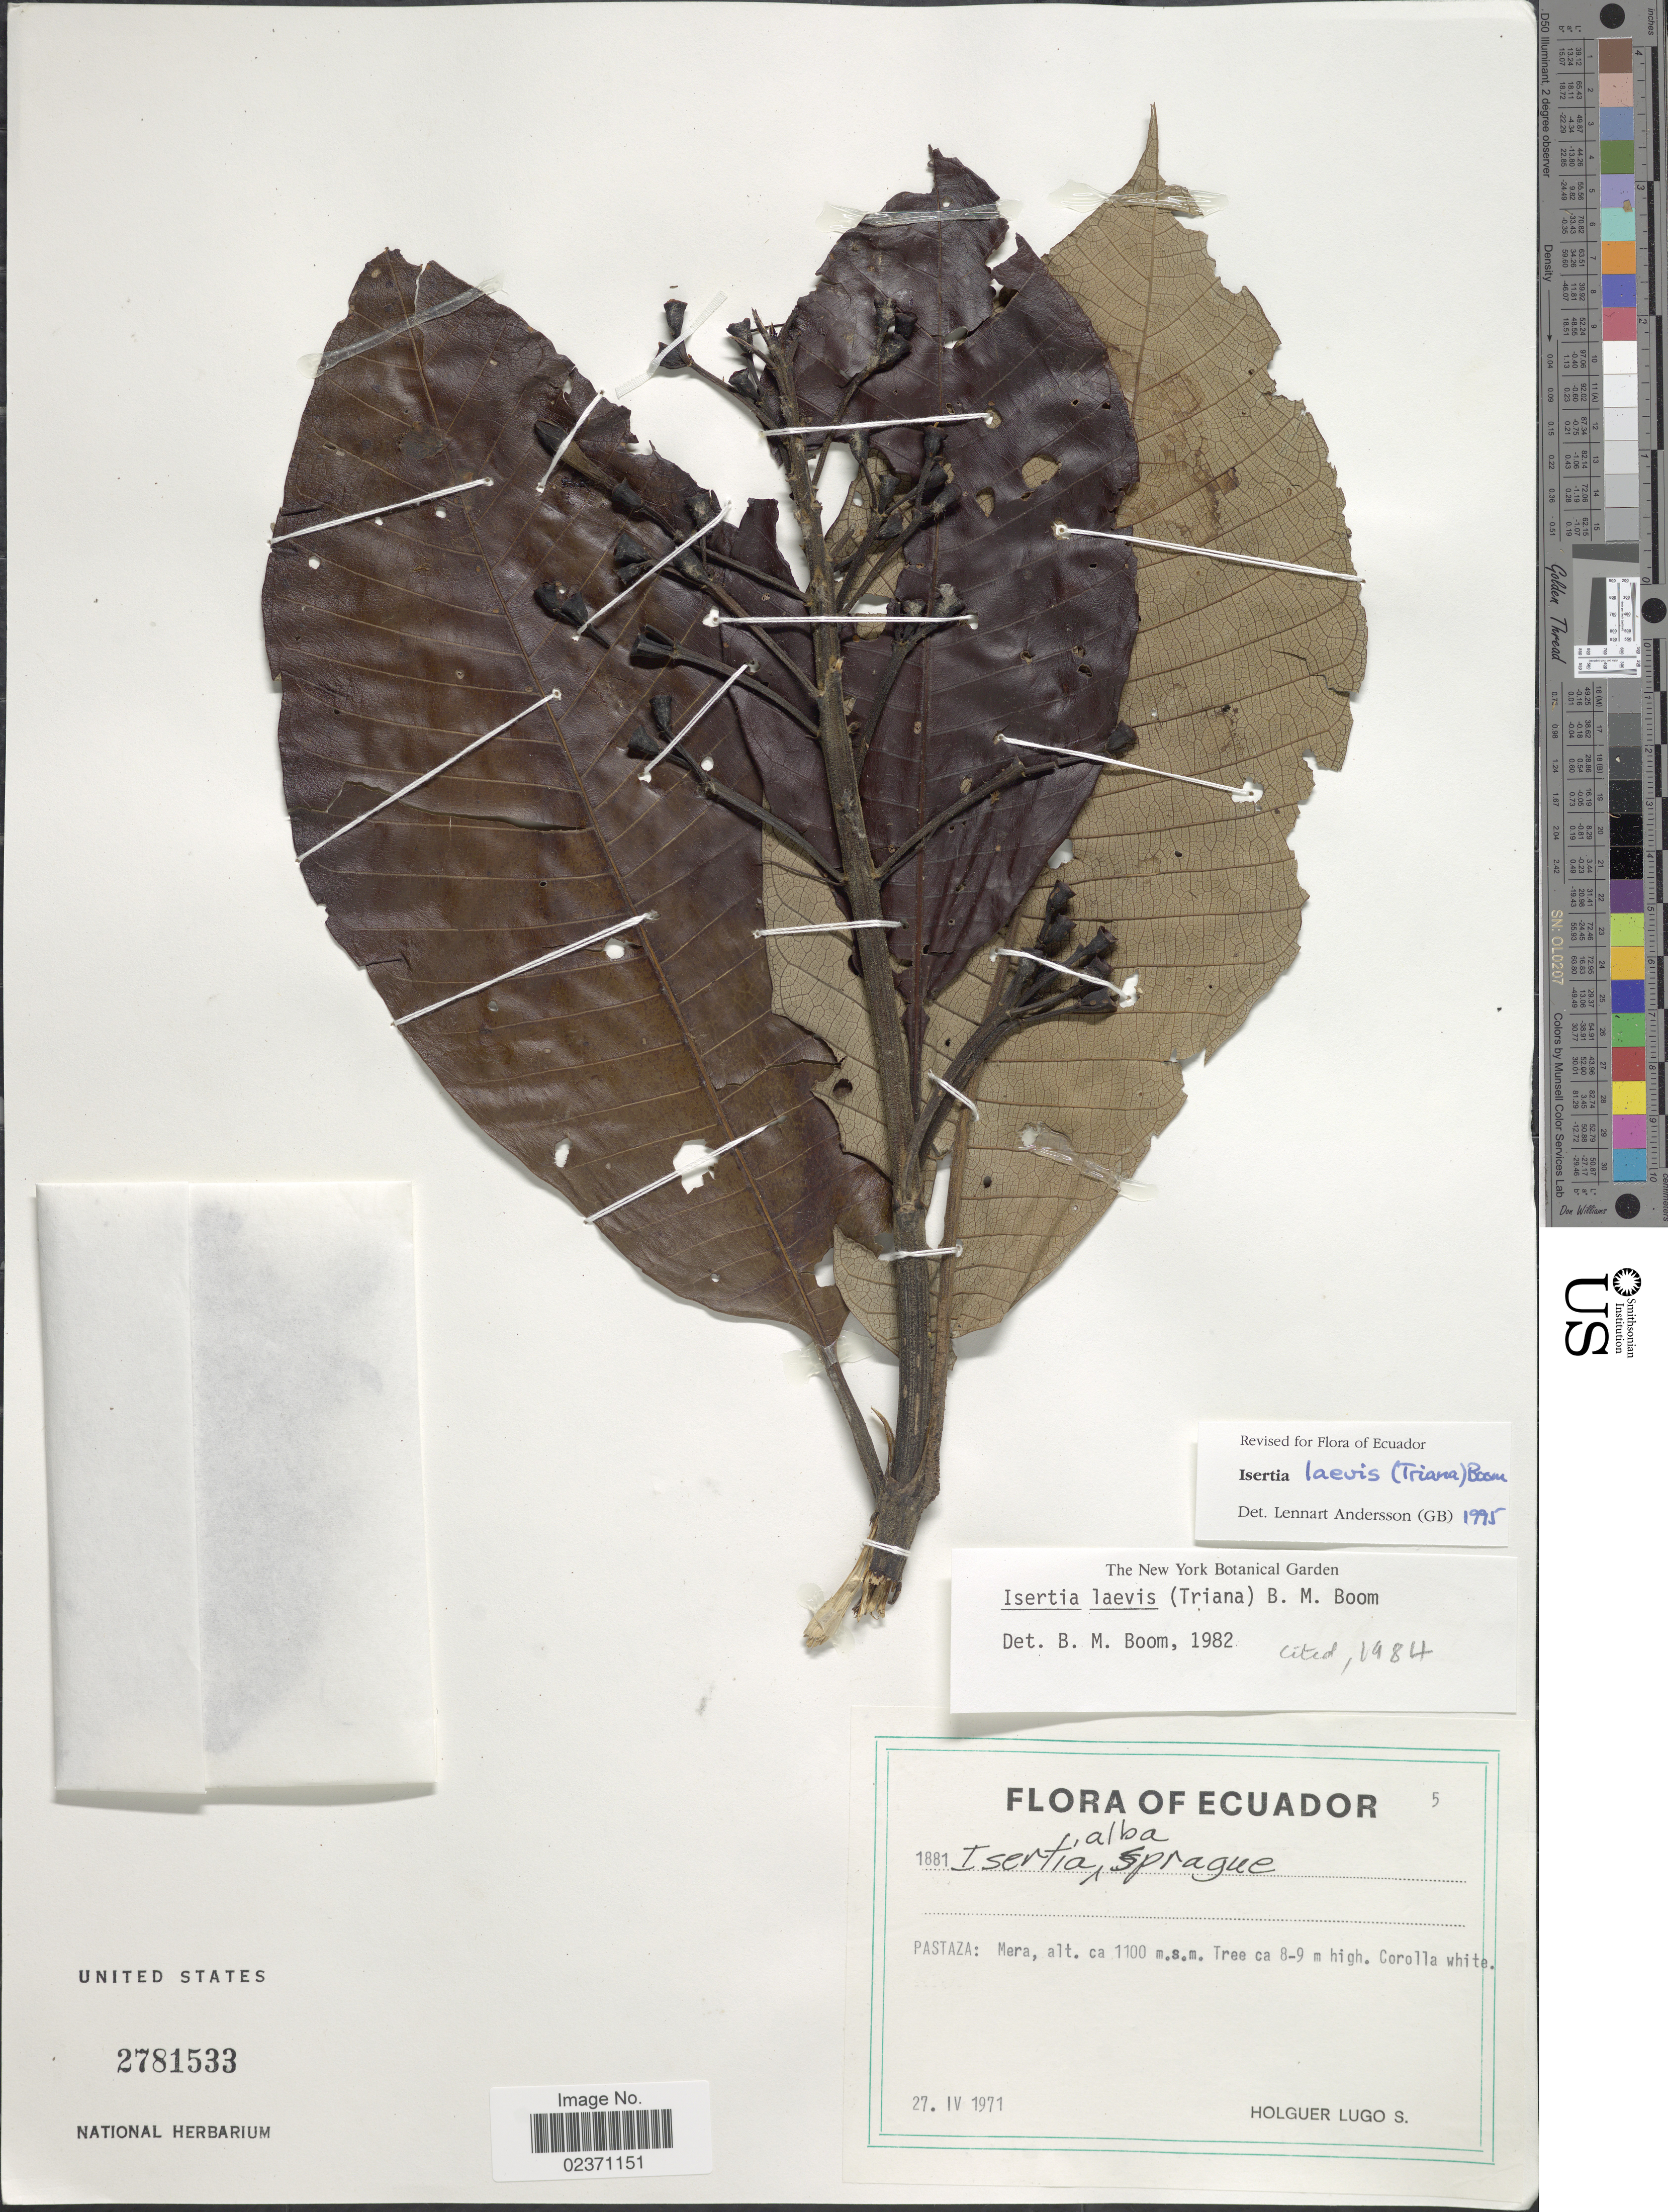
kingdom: Plantae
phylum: Tracheophyta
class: Magnoliopsida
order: Gentianales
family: Rubiaceae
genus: Isertia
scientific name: Isertia laevis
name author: (Triana) B.M. Boom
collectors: H. Lugo S.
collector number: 1881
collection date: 1971-04-27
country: Ecuador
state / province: Pastaza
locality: Mera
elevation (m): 1100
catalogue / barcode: US 2781533